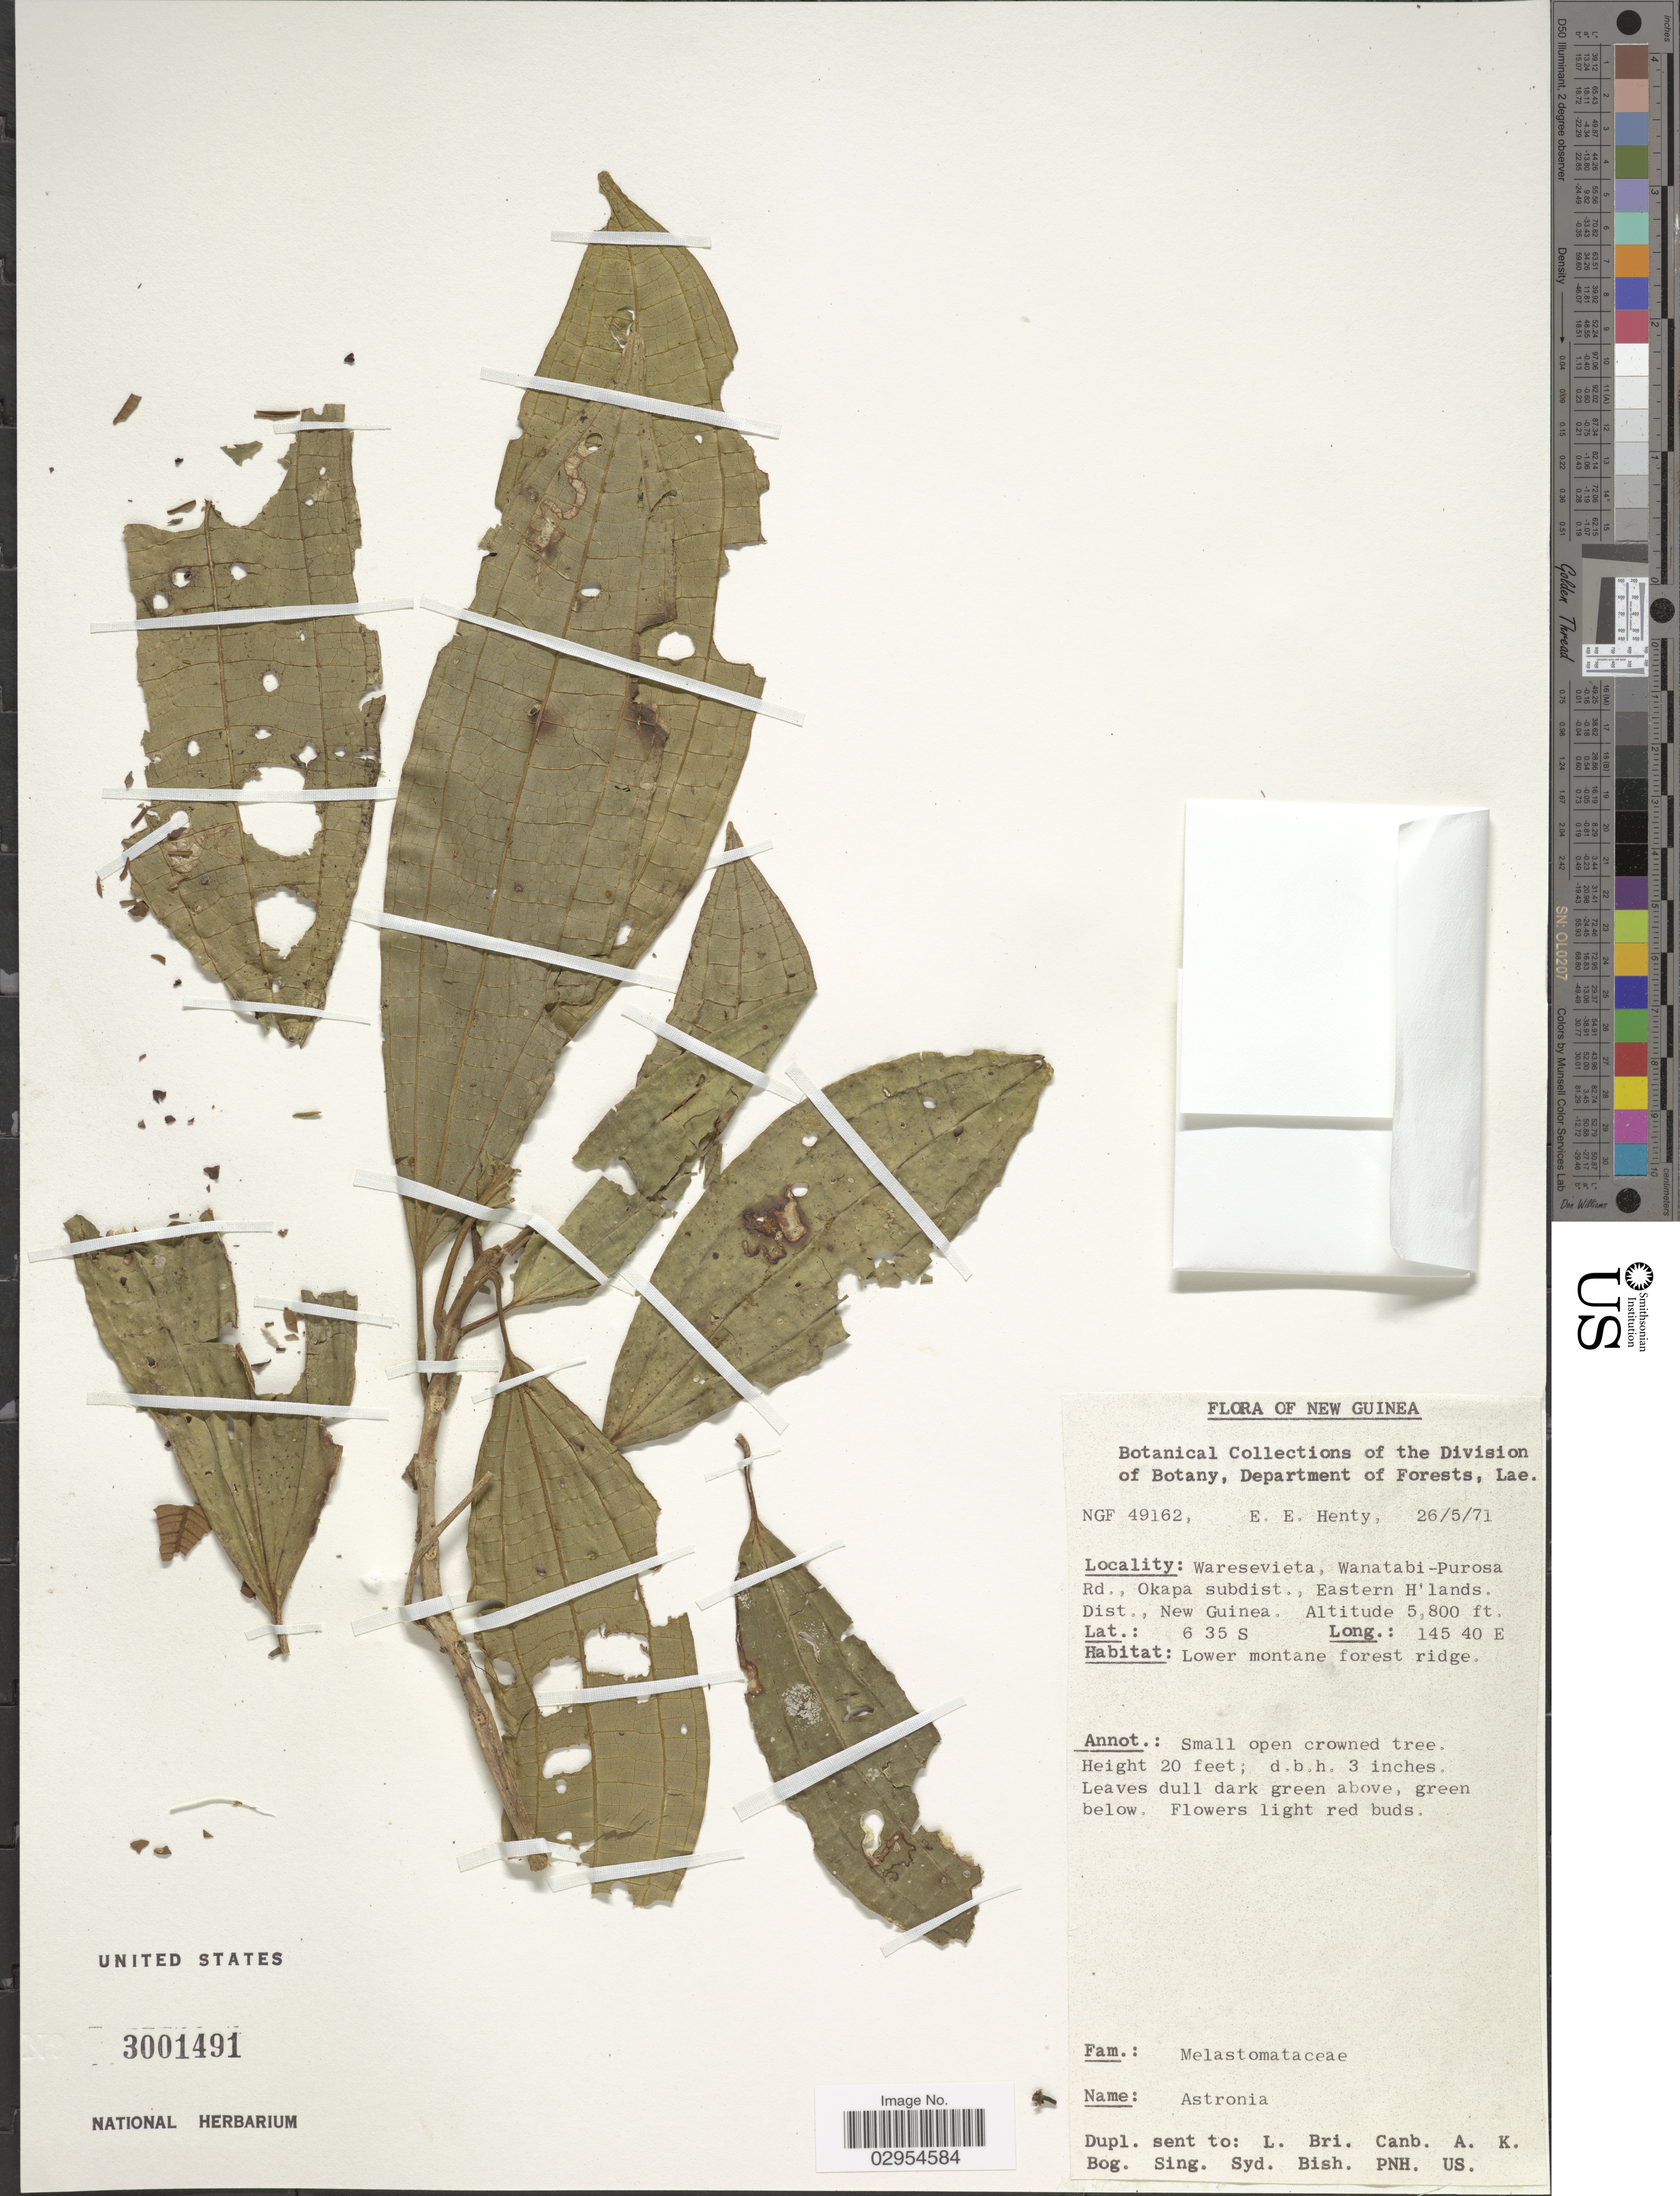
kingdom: Plantae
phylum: Tracheophyta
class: Magnoliopsida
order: Myrtales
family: Melastomataceae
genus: Astronia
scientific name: Astronia sp.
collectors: E. Henty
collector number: NGF 49162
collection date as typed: Transcribed d/m/y: 26/5/71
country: Papua New Guinea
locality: New Guinea. Waresevieta, Wanatabi-Purosa Rd., Okapa subdist., Eastern H'lands. Dist.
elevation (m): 1768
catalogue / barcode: US 3001491